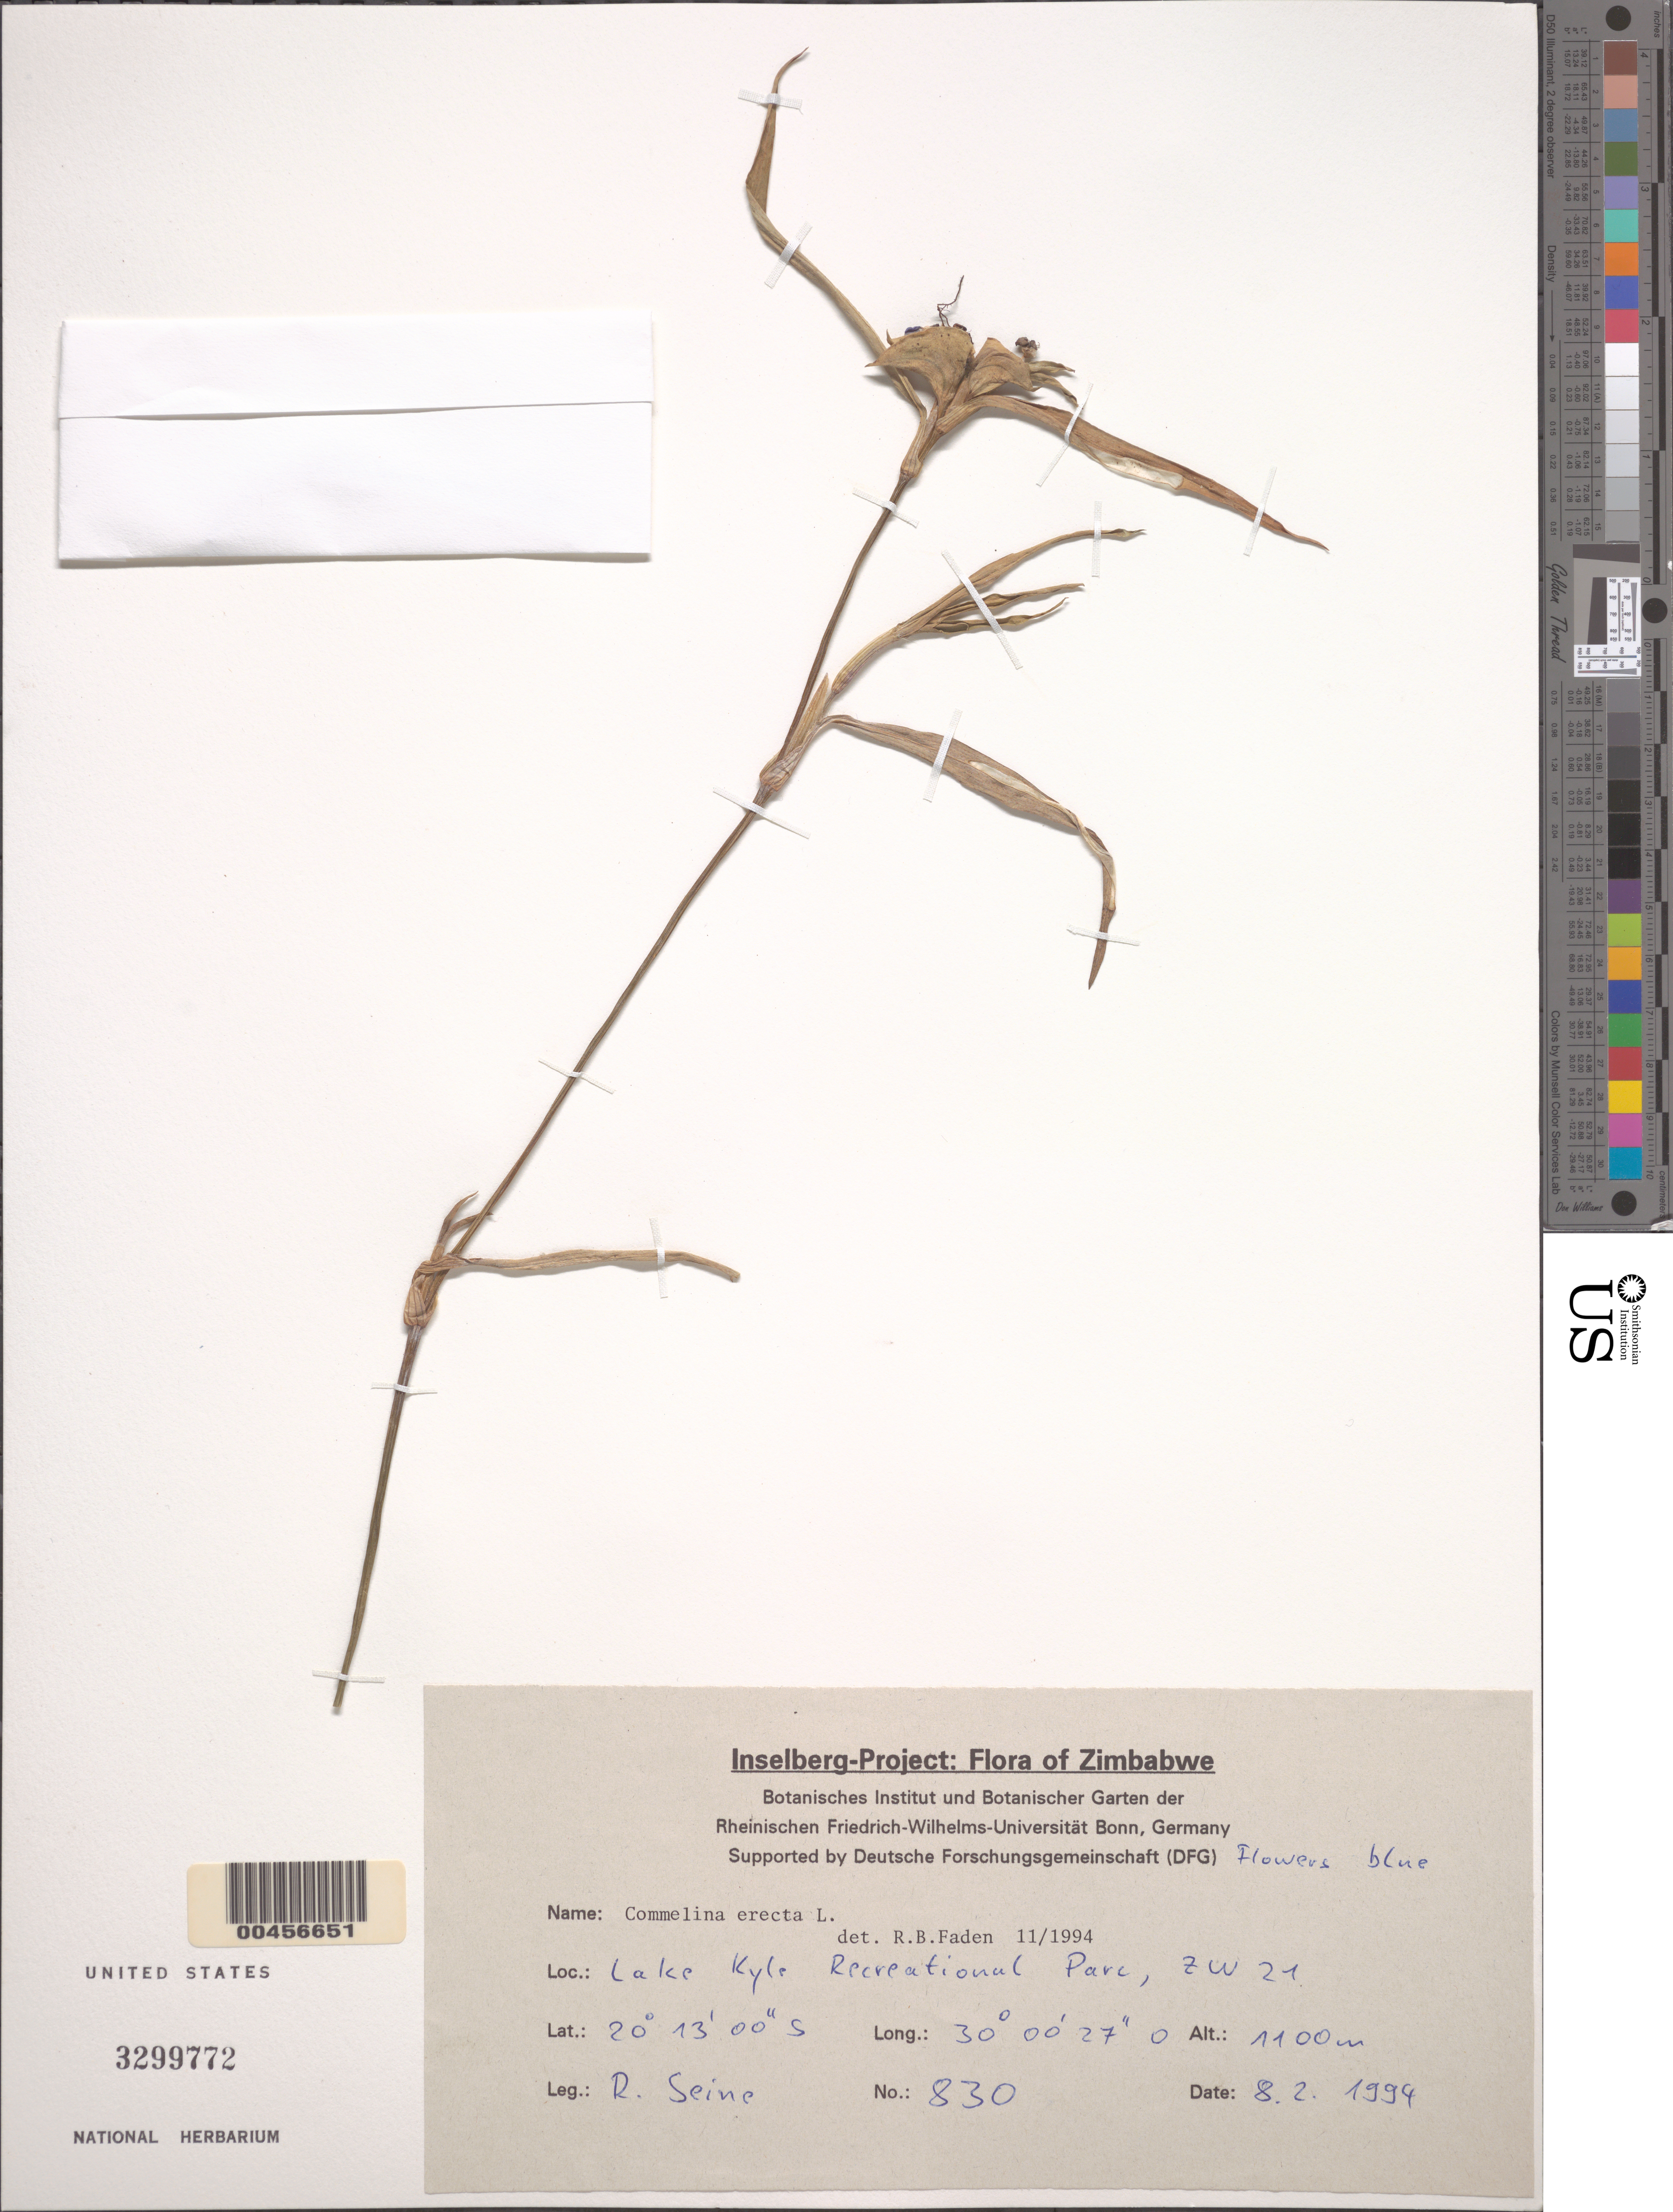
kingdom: Plantae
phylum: Tracheophyta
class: Liliopsida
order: Commelinales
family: Commelinaceae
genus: Commelina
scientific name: Commelina erecta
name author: L.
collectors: R. Seine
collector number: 830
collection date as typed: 08 Feb 1994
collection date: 1994-02-08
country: Zimbabwe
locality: Lake kyle recretional park, zw21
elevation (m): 1100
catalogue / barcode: US 3299772